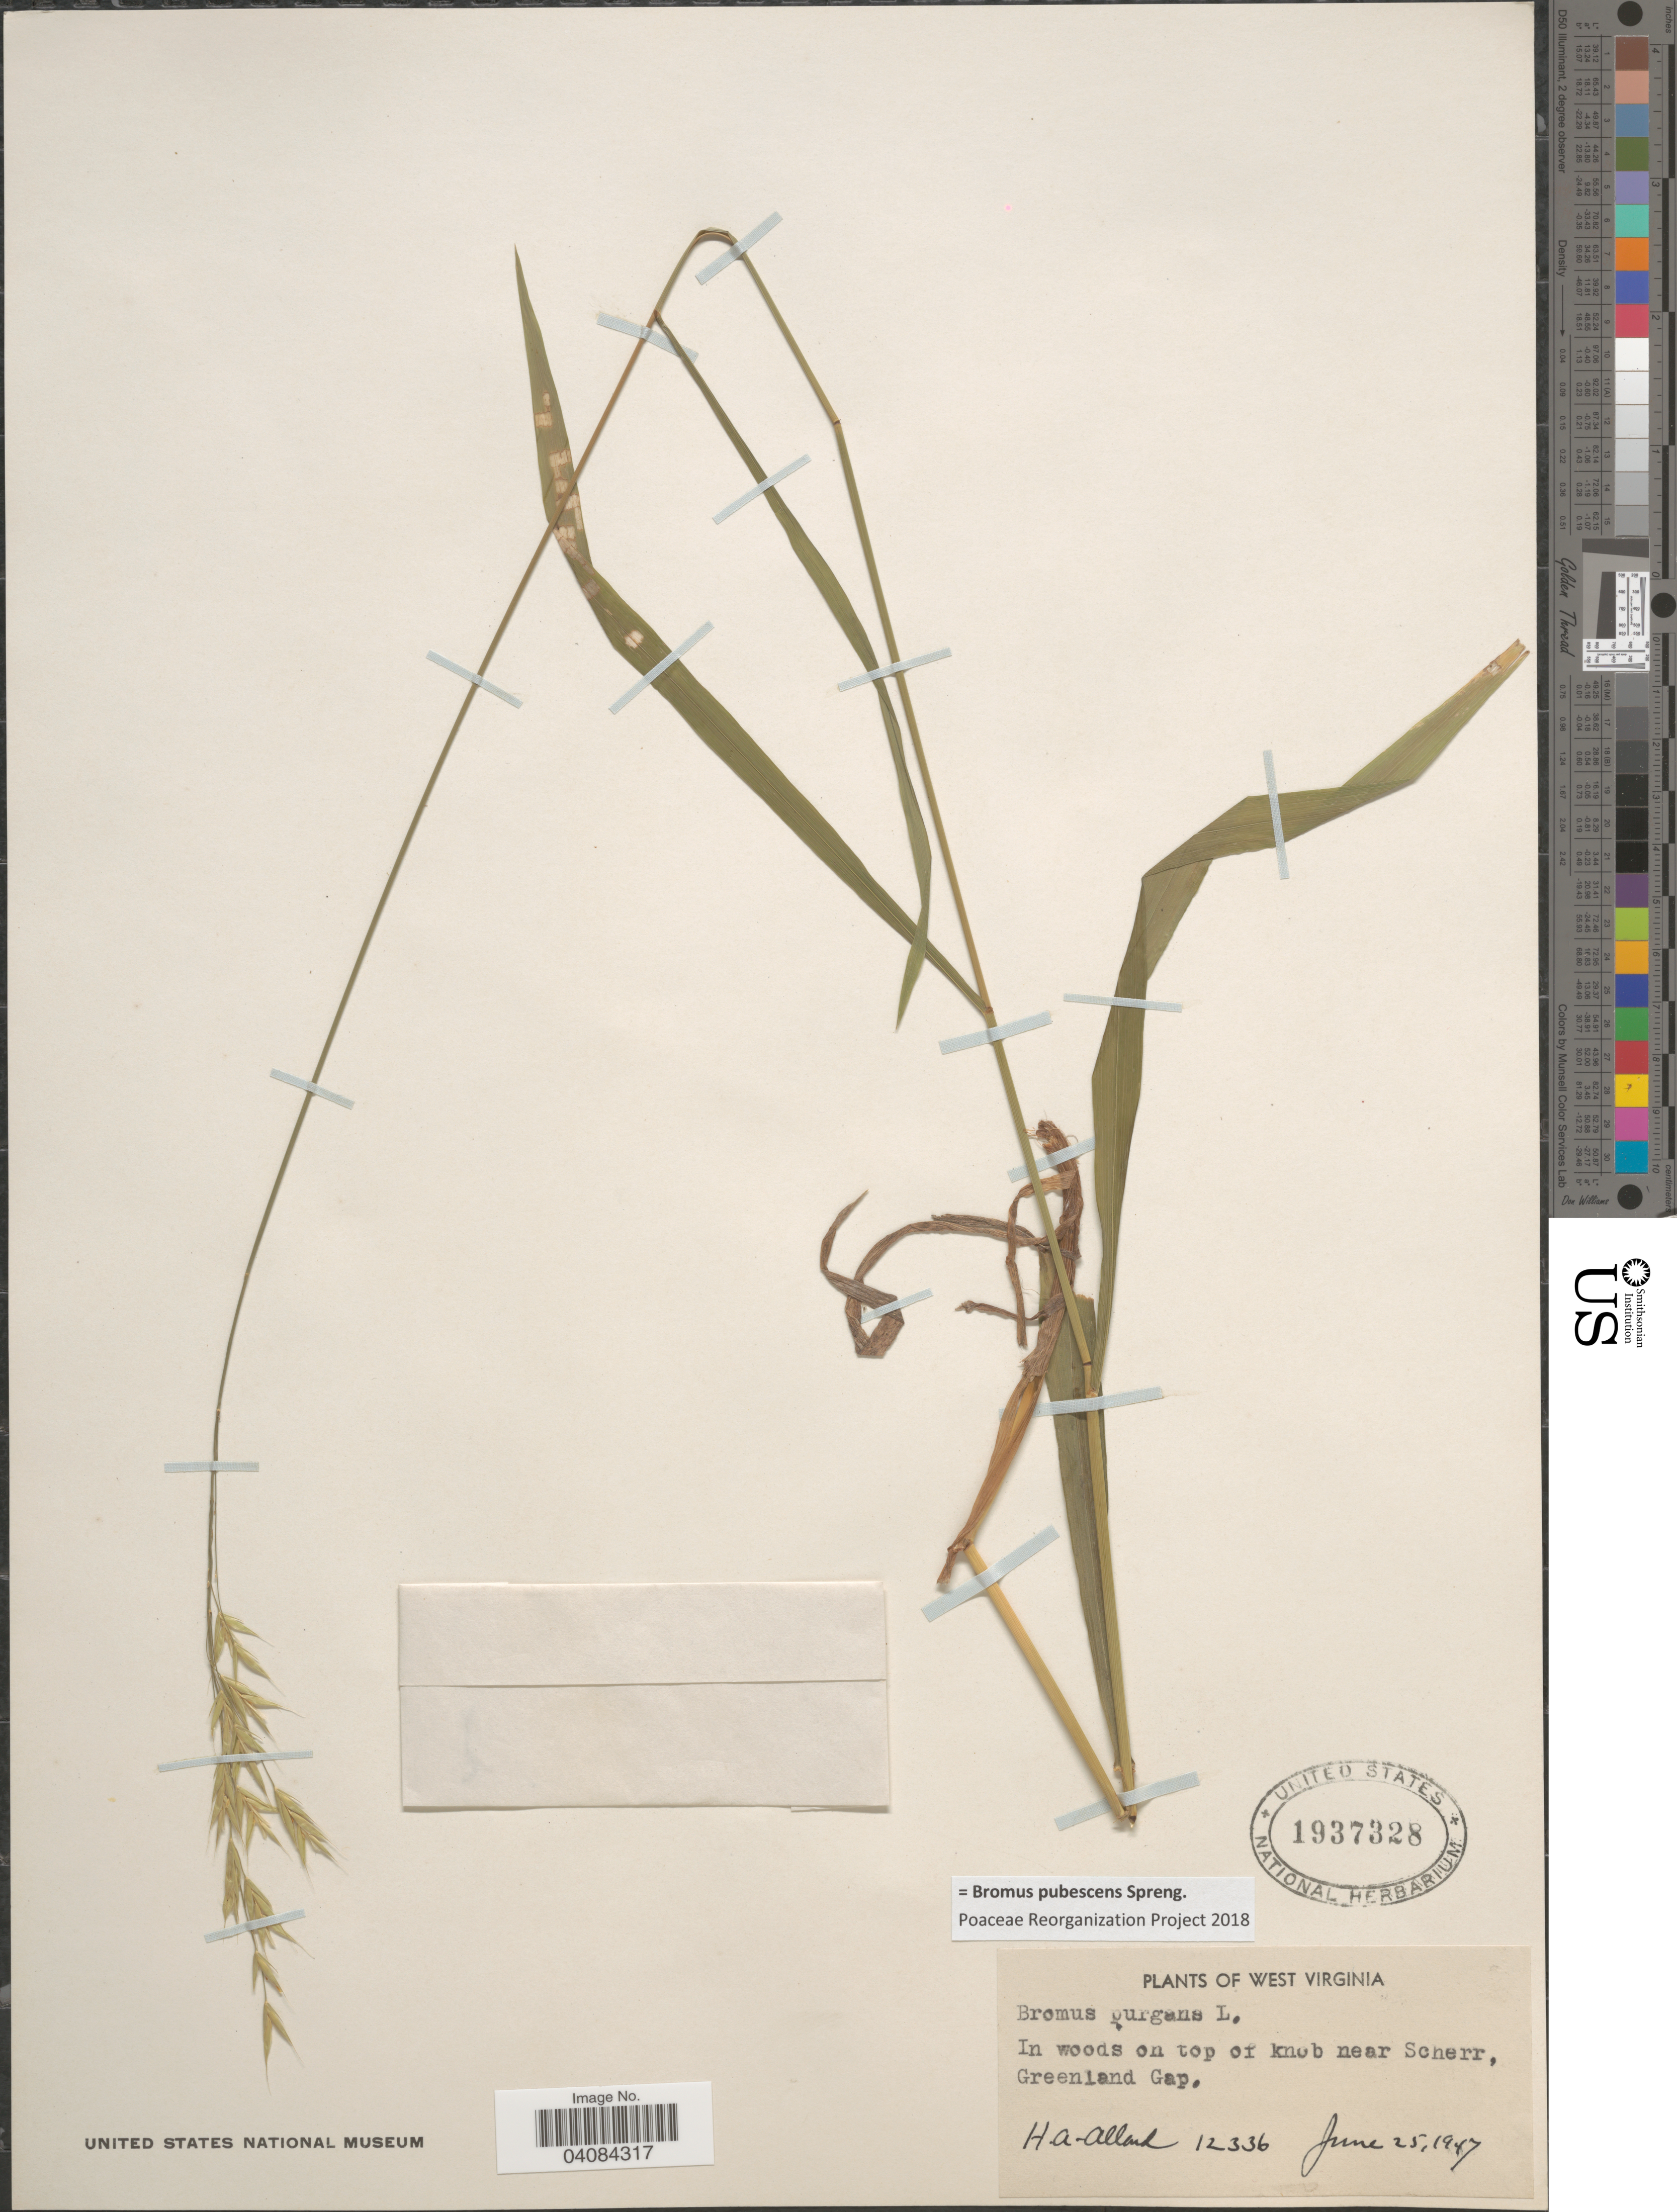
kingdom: Plantae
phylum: Tracheophyta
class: Liliopsida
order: Poales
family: Poaceae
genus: Bromus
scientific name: Bromus pubescens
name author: Muhl. ex Willd.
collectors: H. A. Allard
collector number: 12336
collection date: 1947-06-25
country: United States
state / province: West Virginia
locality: In woods on top of knob near Scherr, Greenland Gap.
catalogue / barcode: US 1937328